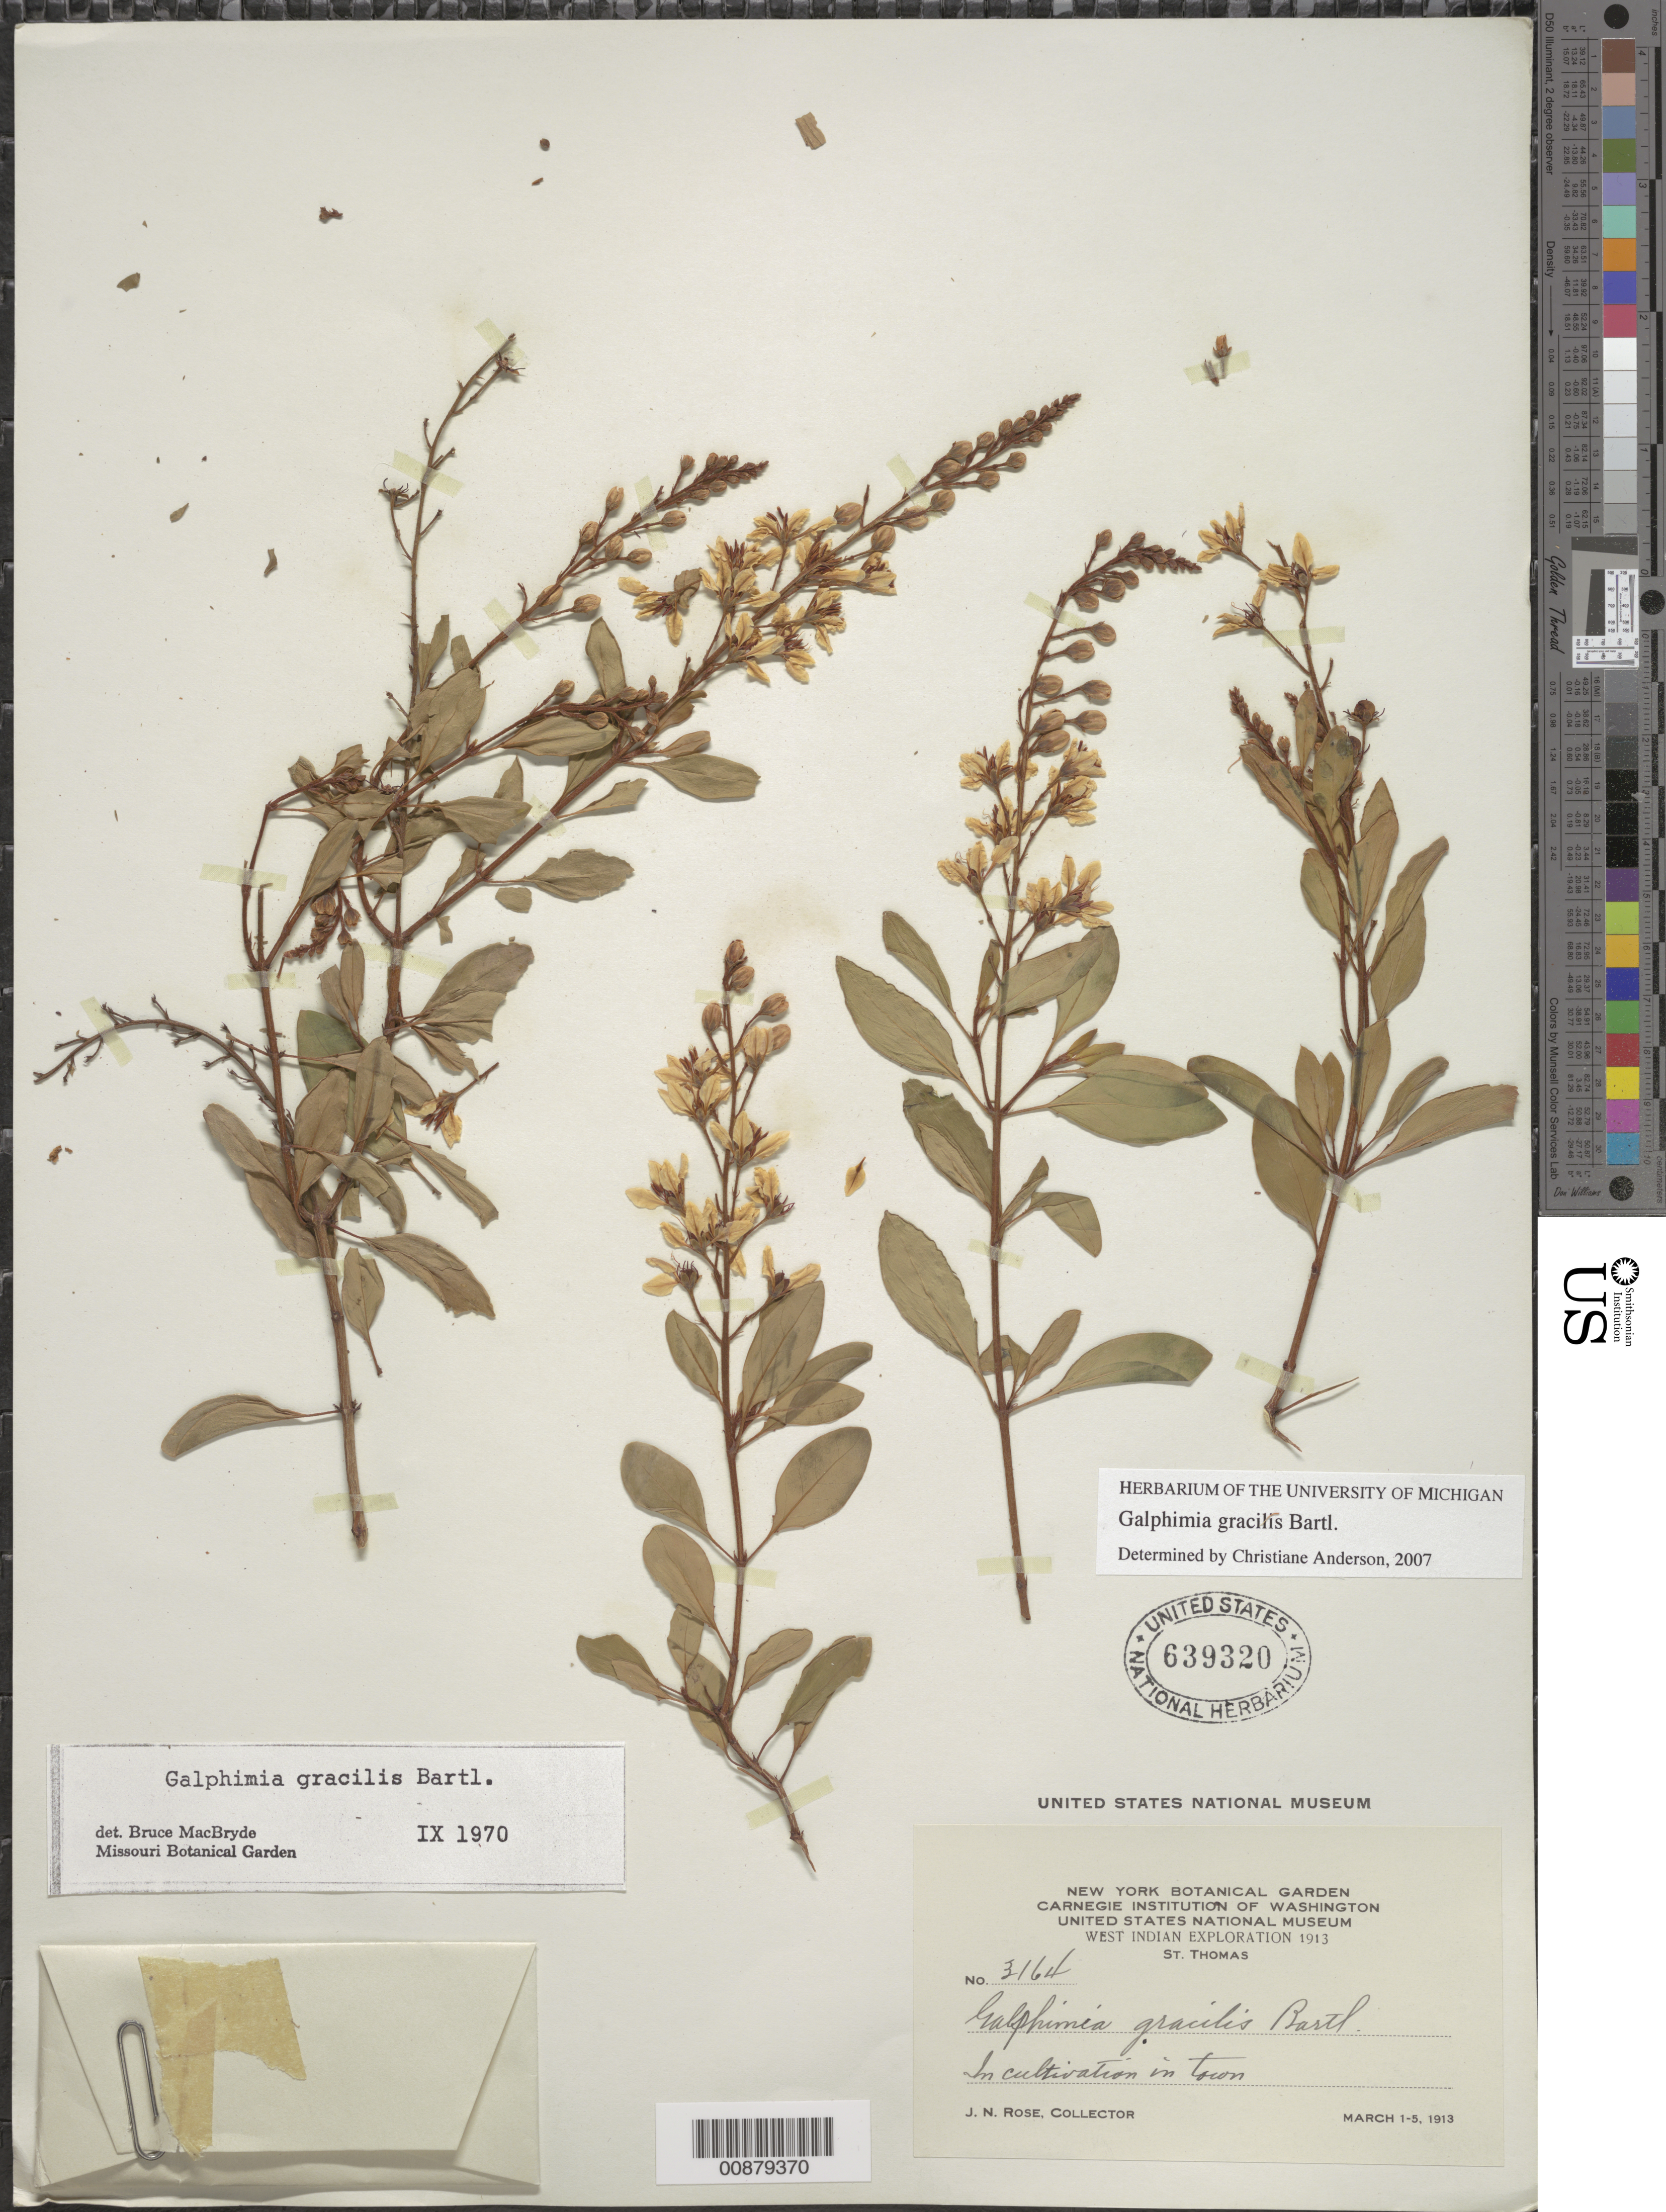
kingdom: Plantae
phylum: Tracheophyta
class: Magnoliopsida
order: Malpighiales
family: Malpighiaceae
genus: Galphimia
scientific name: Galphimia gracilis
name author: Bartl.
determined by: Anderson, C.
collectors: J. N. Rose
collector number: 3164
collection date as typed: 01 Mar 1913 to 05 Mar 1913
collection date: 1913-03-01/1913-03-05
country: U.S. Virgin Islands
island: St. Thomas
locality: In town.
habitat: In cultivation.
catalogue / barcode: US 639320